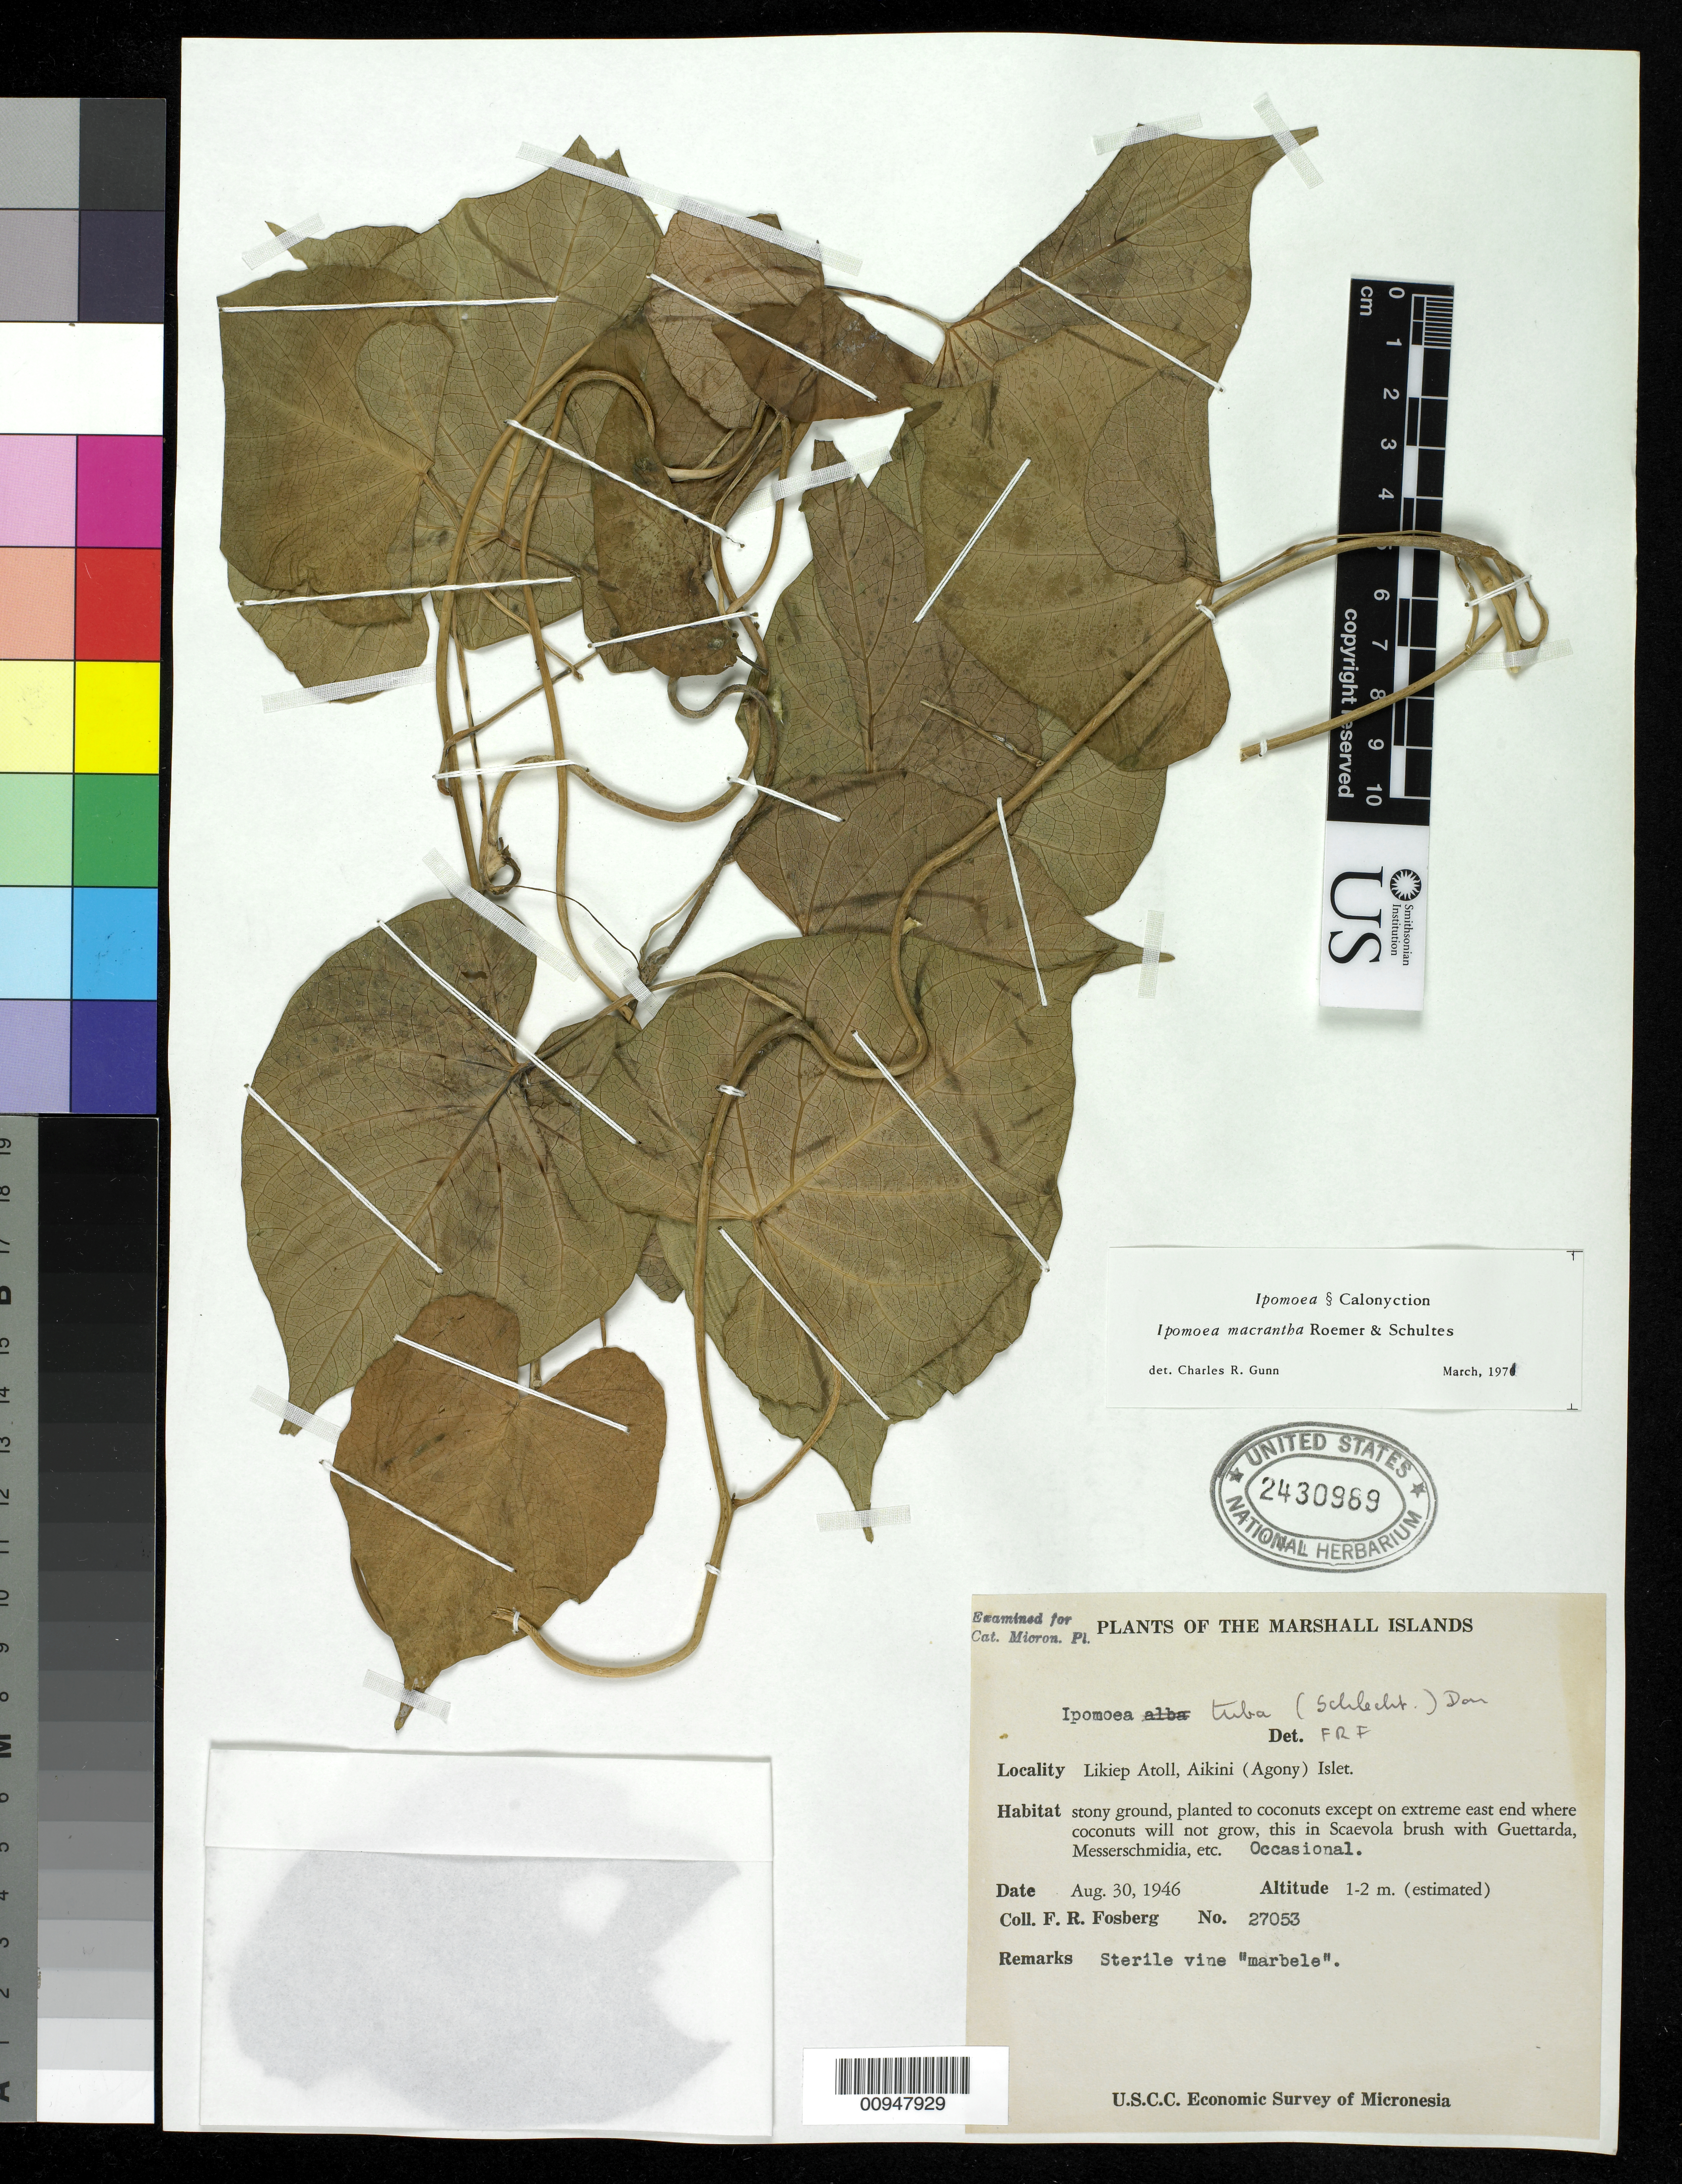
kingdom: Plantae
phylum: Tracheophyta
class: Magnoliopsida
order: Solanales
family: Convolvulaceae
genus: Ipomoea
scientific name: Ipomoea violacea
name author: L.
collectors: F. R. Fosberg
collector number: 27053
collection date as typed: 30 Aug 1946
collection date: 1946-08-30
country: Marshall Islands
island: Likiep Atoll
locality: Aikini (Agony) Islet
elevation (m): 1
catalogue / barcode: US 2430989